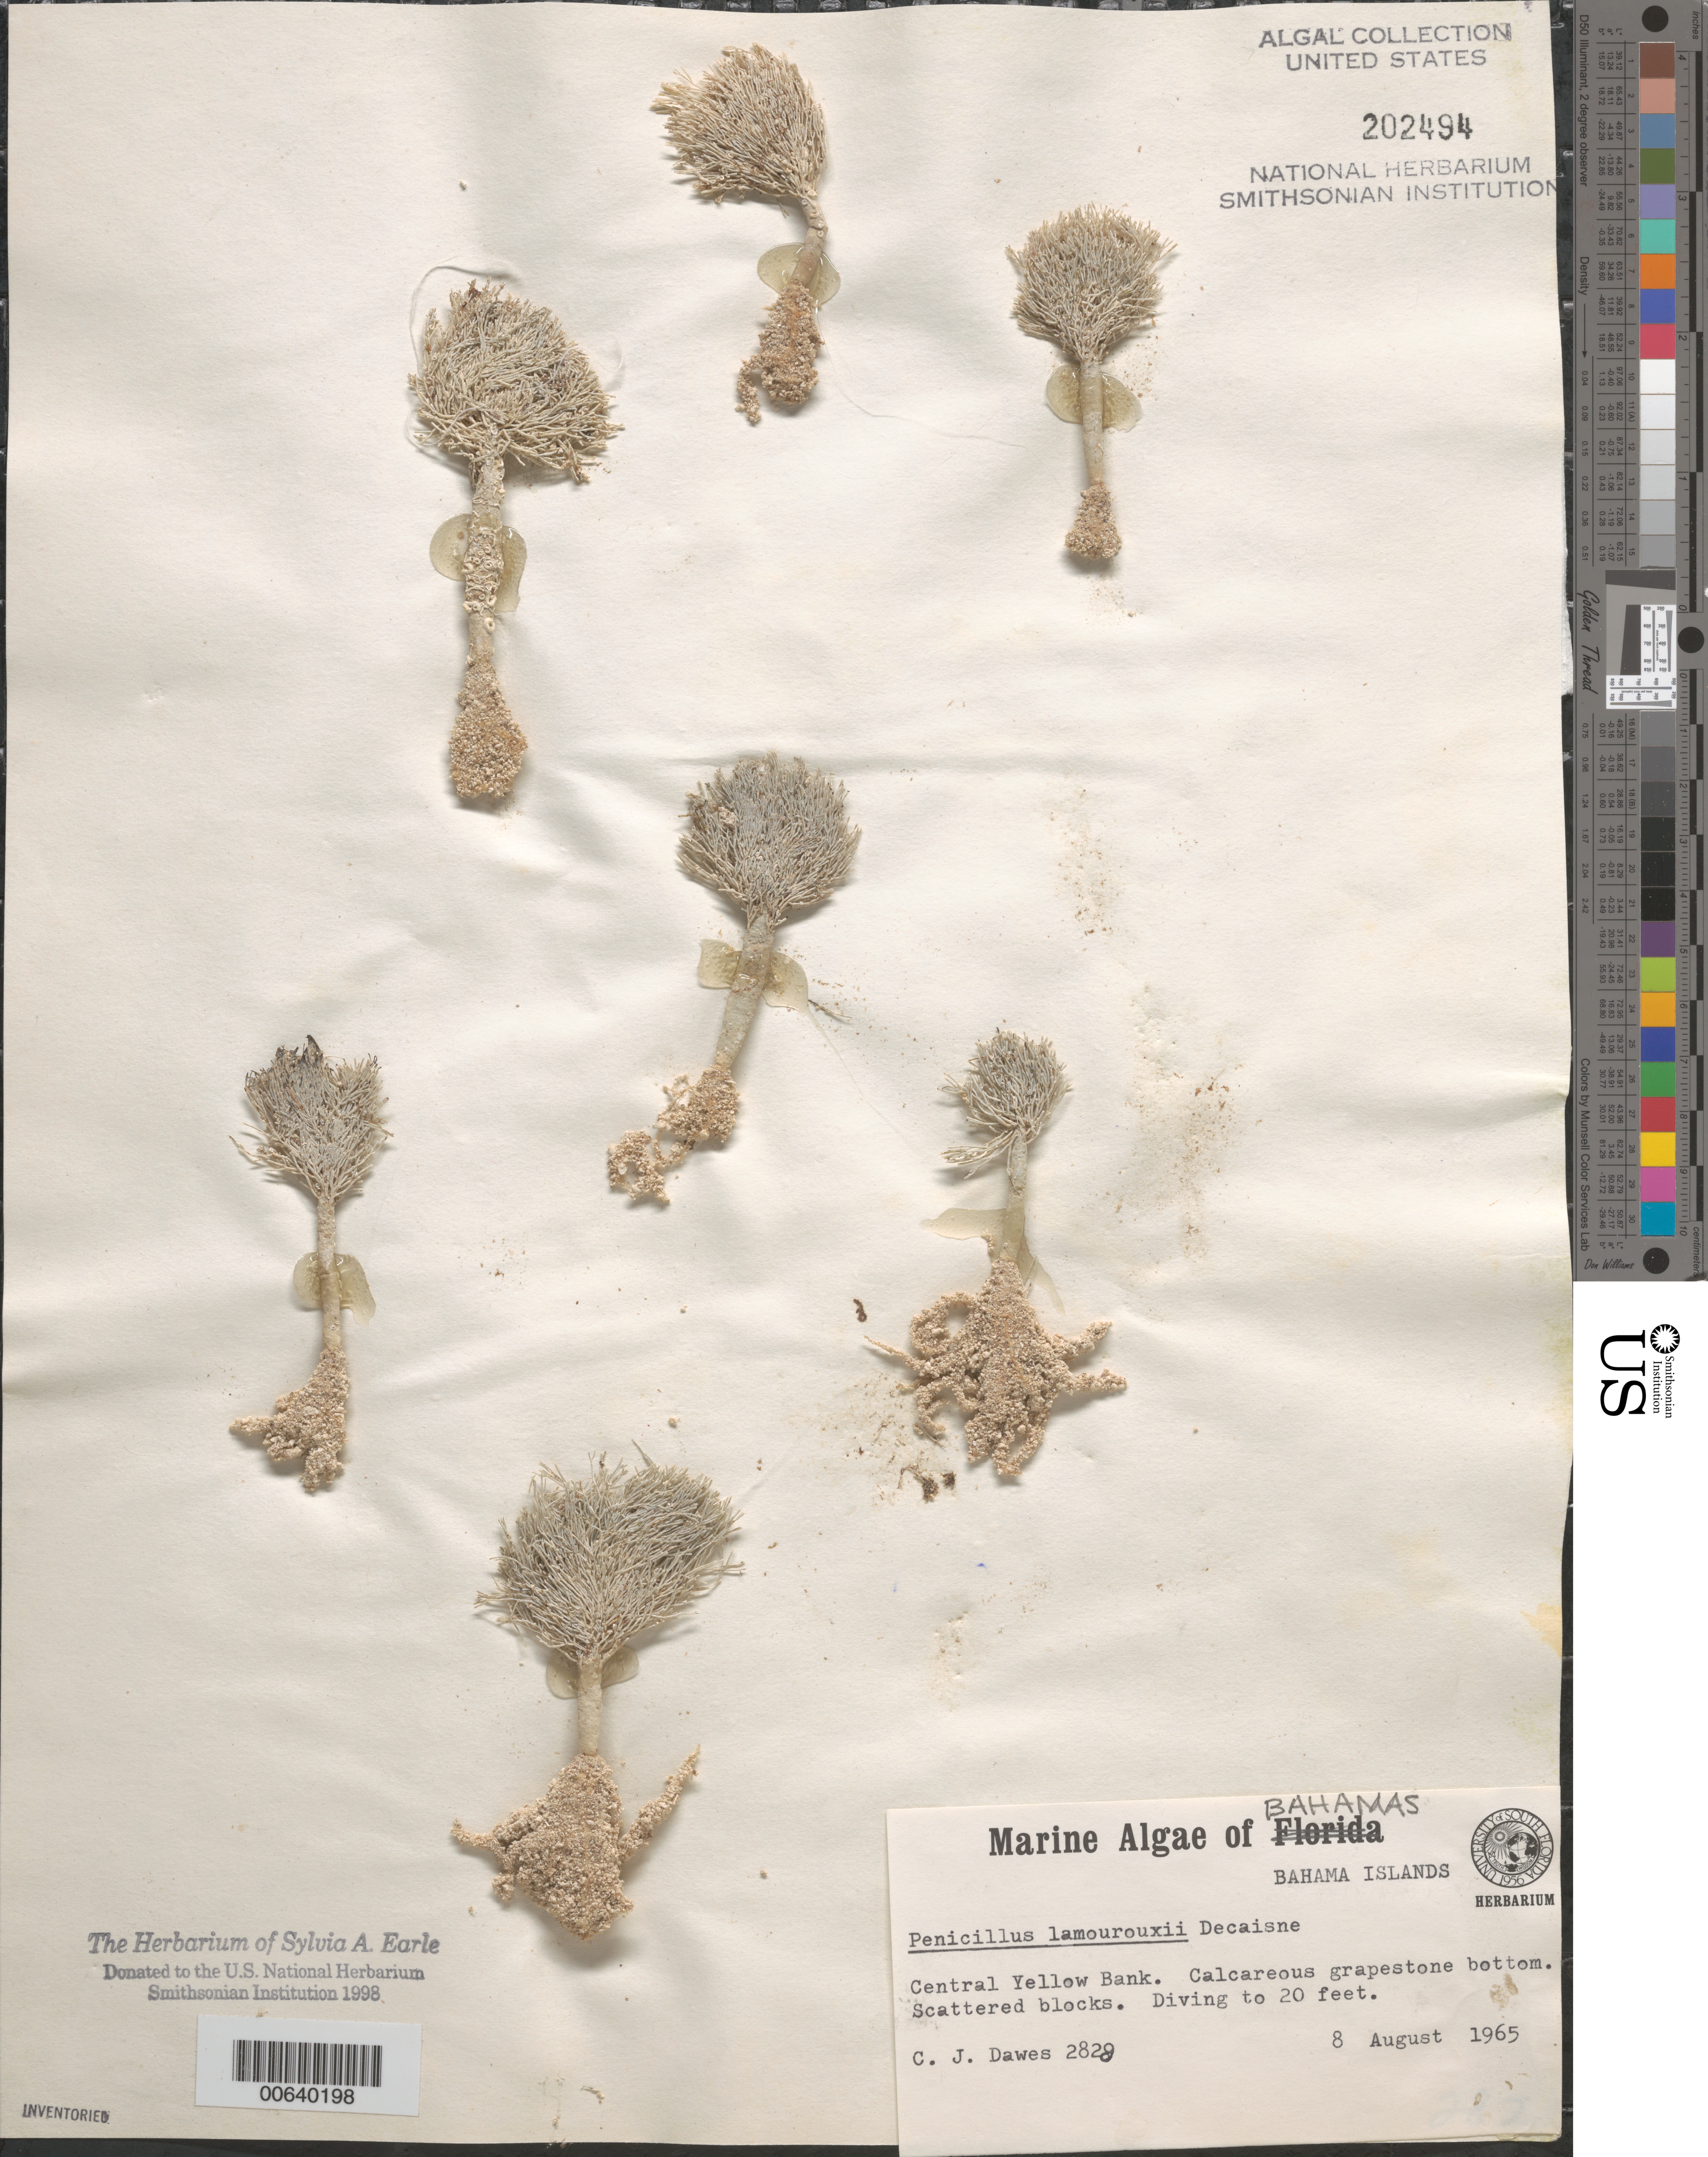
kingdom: Plantae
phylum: Chlorophyta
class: Ulvophyceae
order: Bryopsidales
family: Udoteaceae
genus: Penicillus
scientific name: Penicillus lamourouxii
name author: Decne.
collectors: C. Dawes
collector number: CJD 2828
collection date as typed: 08 Aug 1965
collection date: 1965-08-08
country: Bahamas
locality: Central Yellow Bank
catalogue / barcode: US 202494